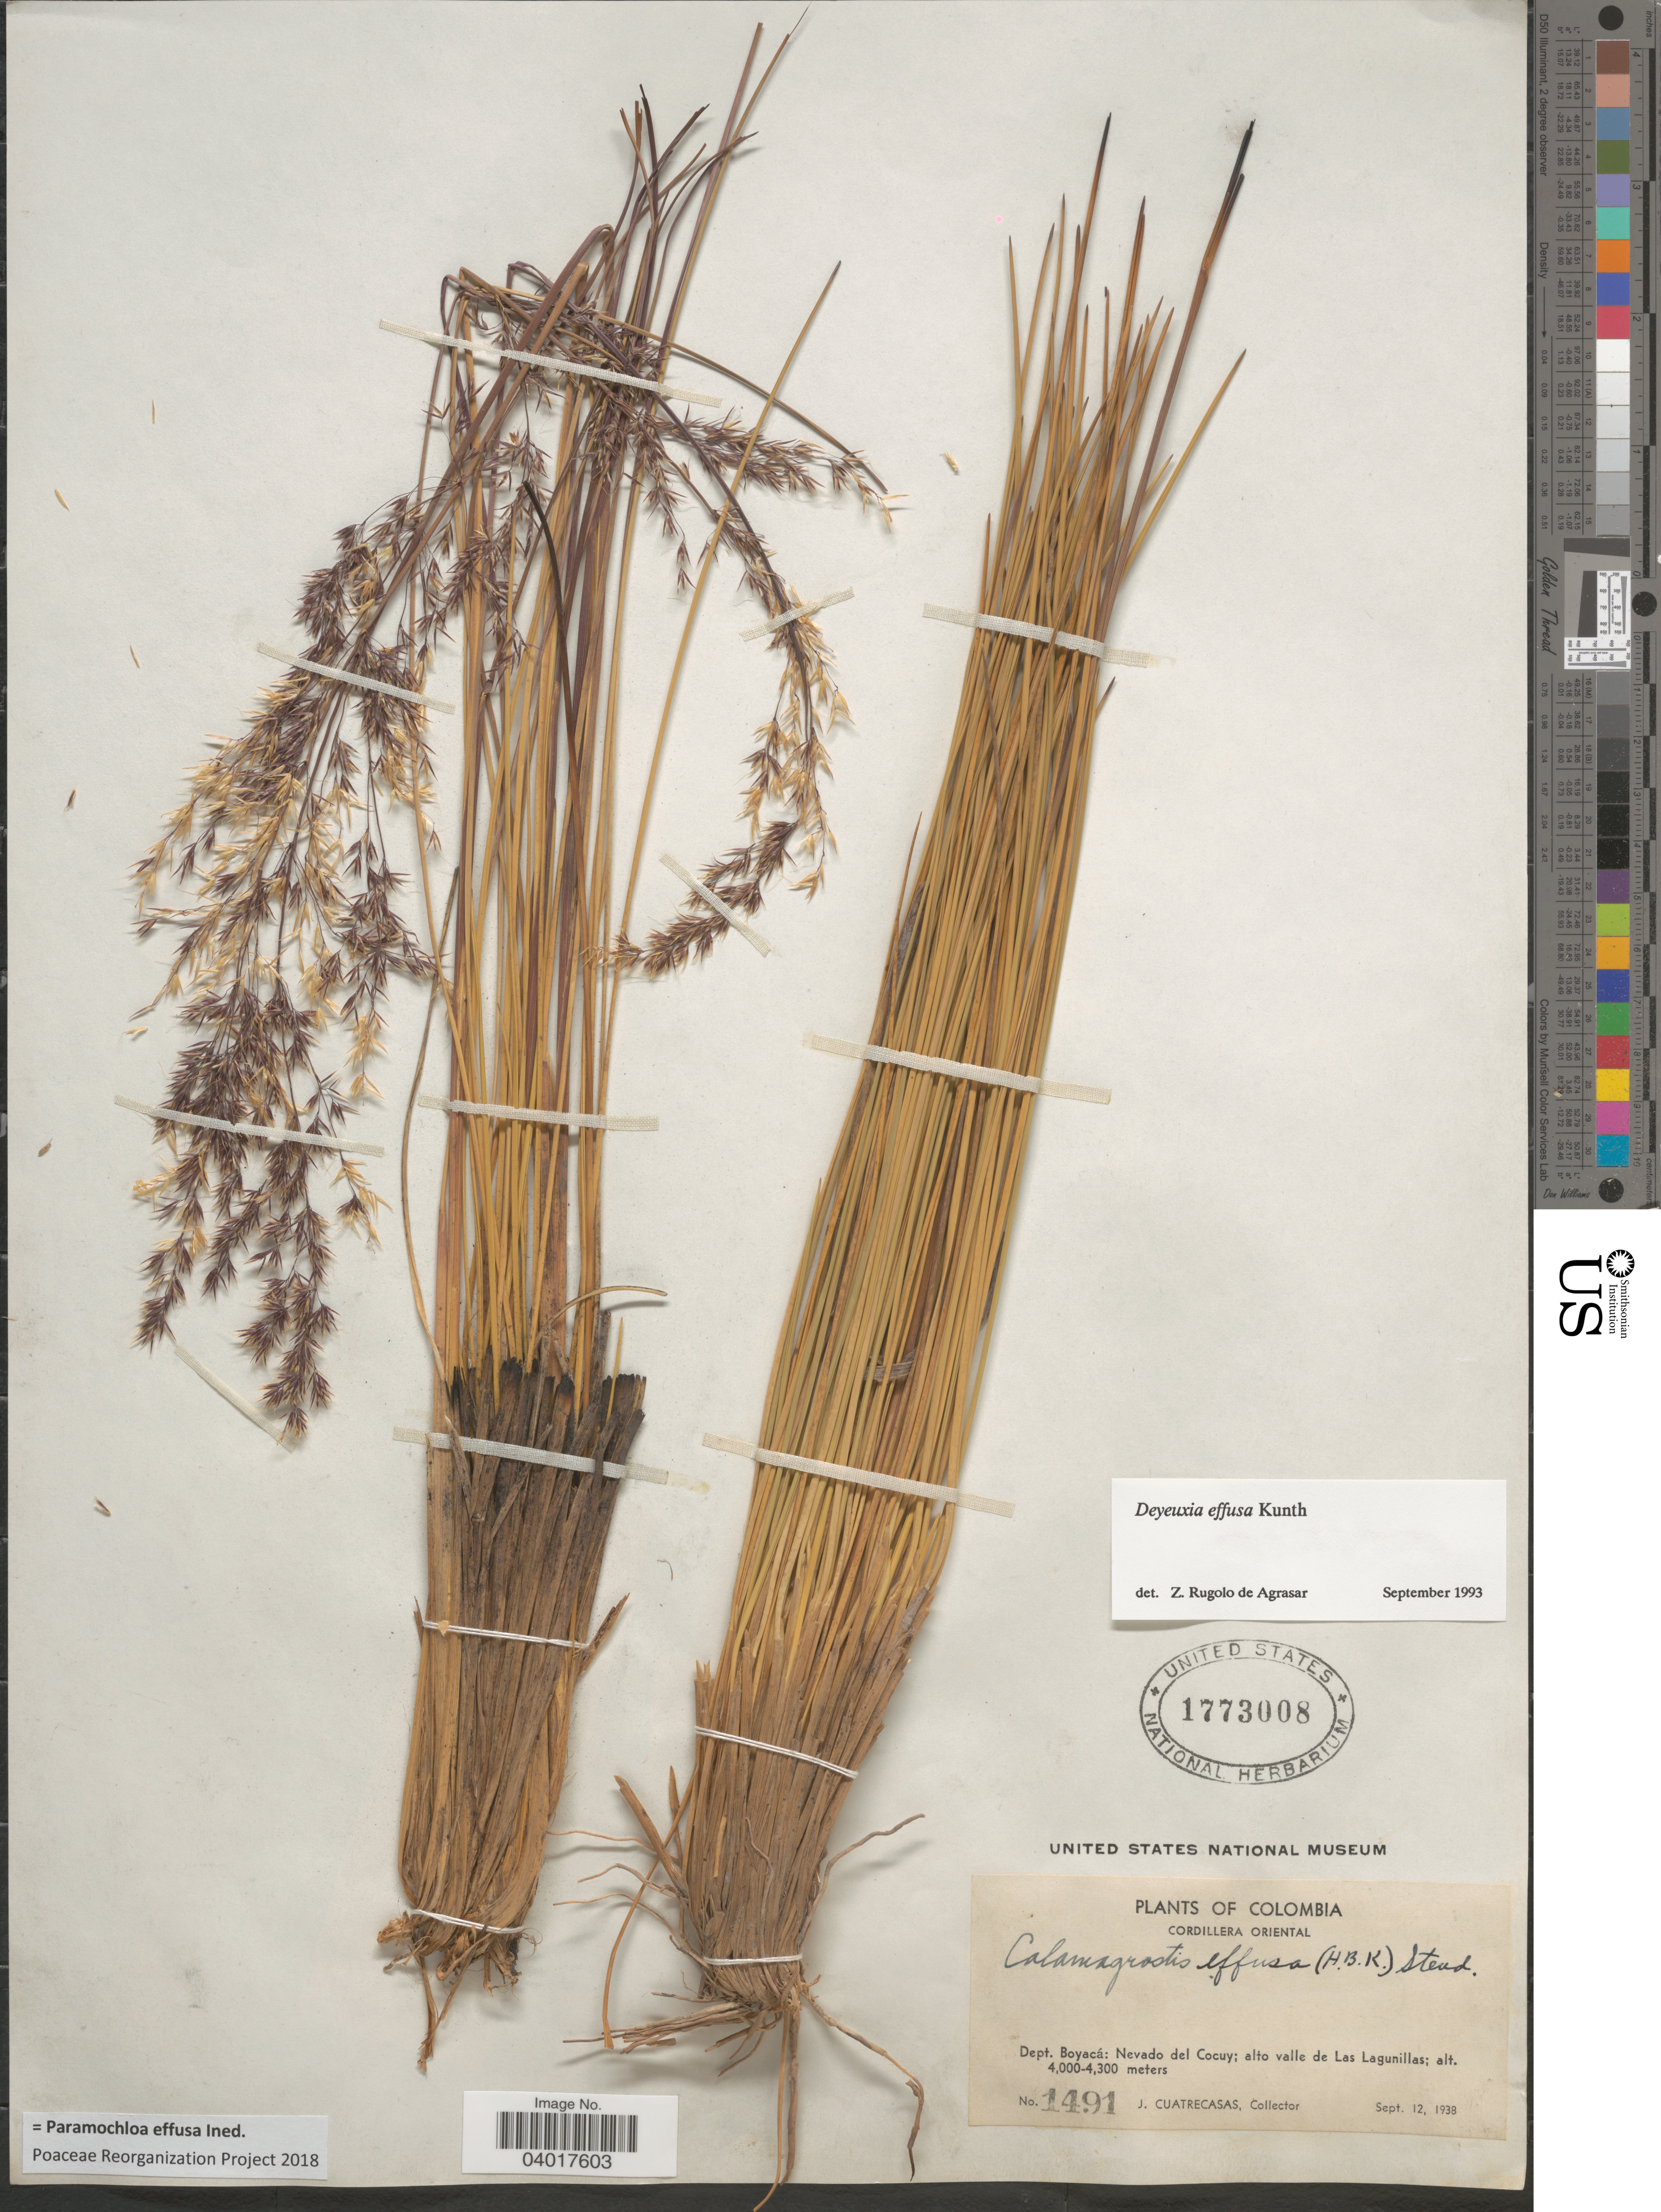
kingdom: Plantae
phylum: Tracheophyta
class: Liliopsida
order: Poales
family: Poaceae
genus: Paramochloa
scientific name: Paramochloa effusa ined.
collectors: J. Cuatrecasas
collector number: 1491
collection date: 1938-09-12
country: Colombia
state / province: Boyacá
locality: Cordillera Oriental. Dept. Boyacá: Nevado del Cocuy; alto valle de Las Lagunillas.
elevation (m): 4000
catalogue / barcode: US 1773008